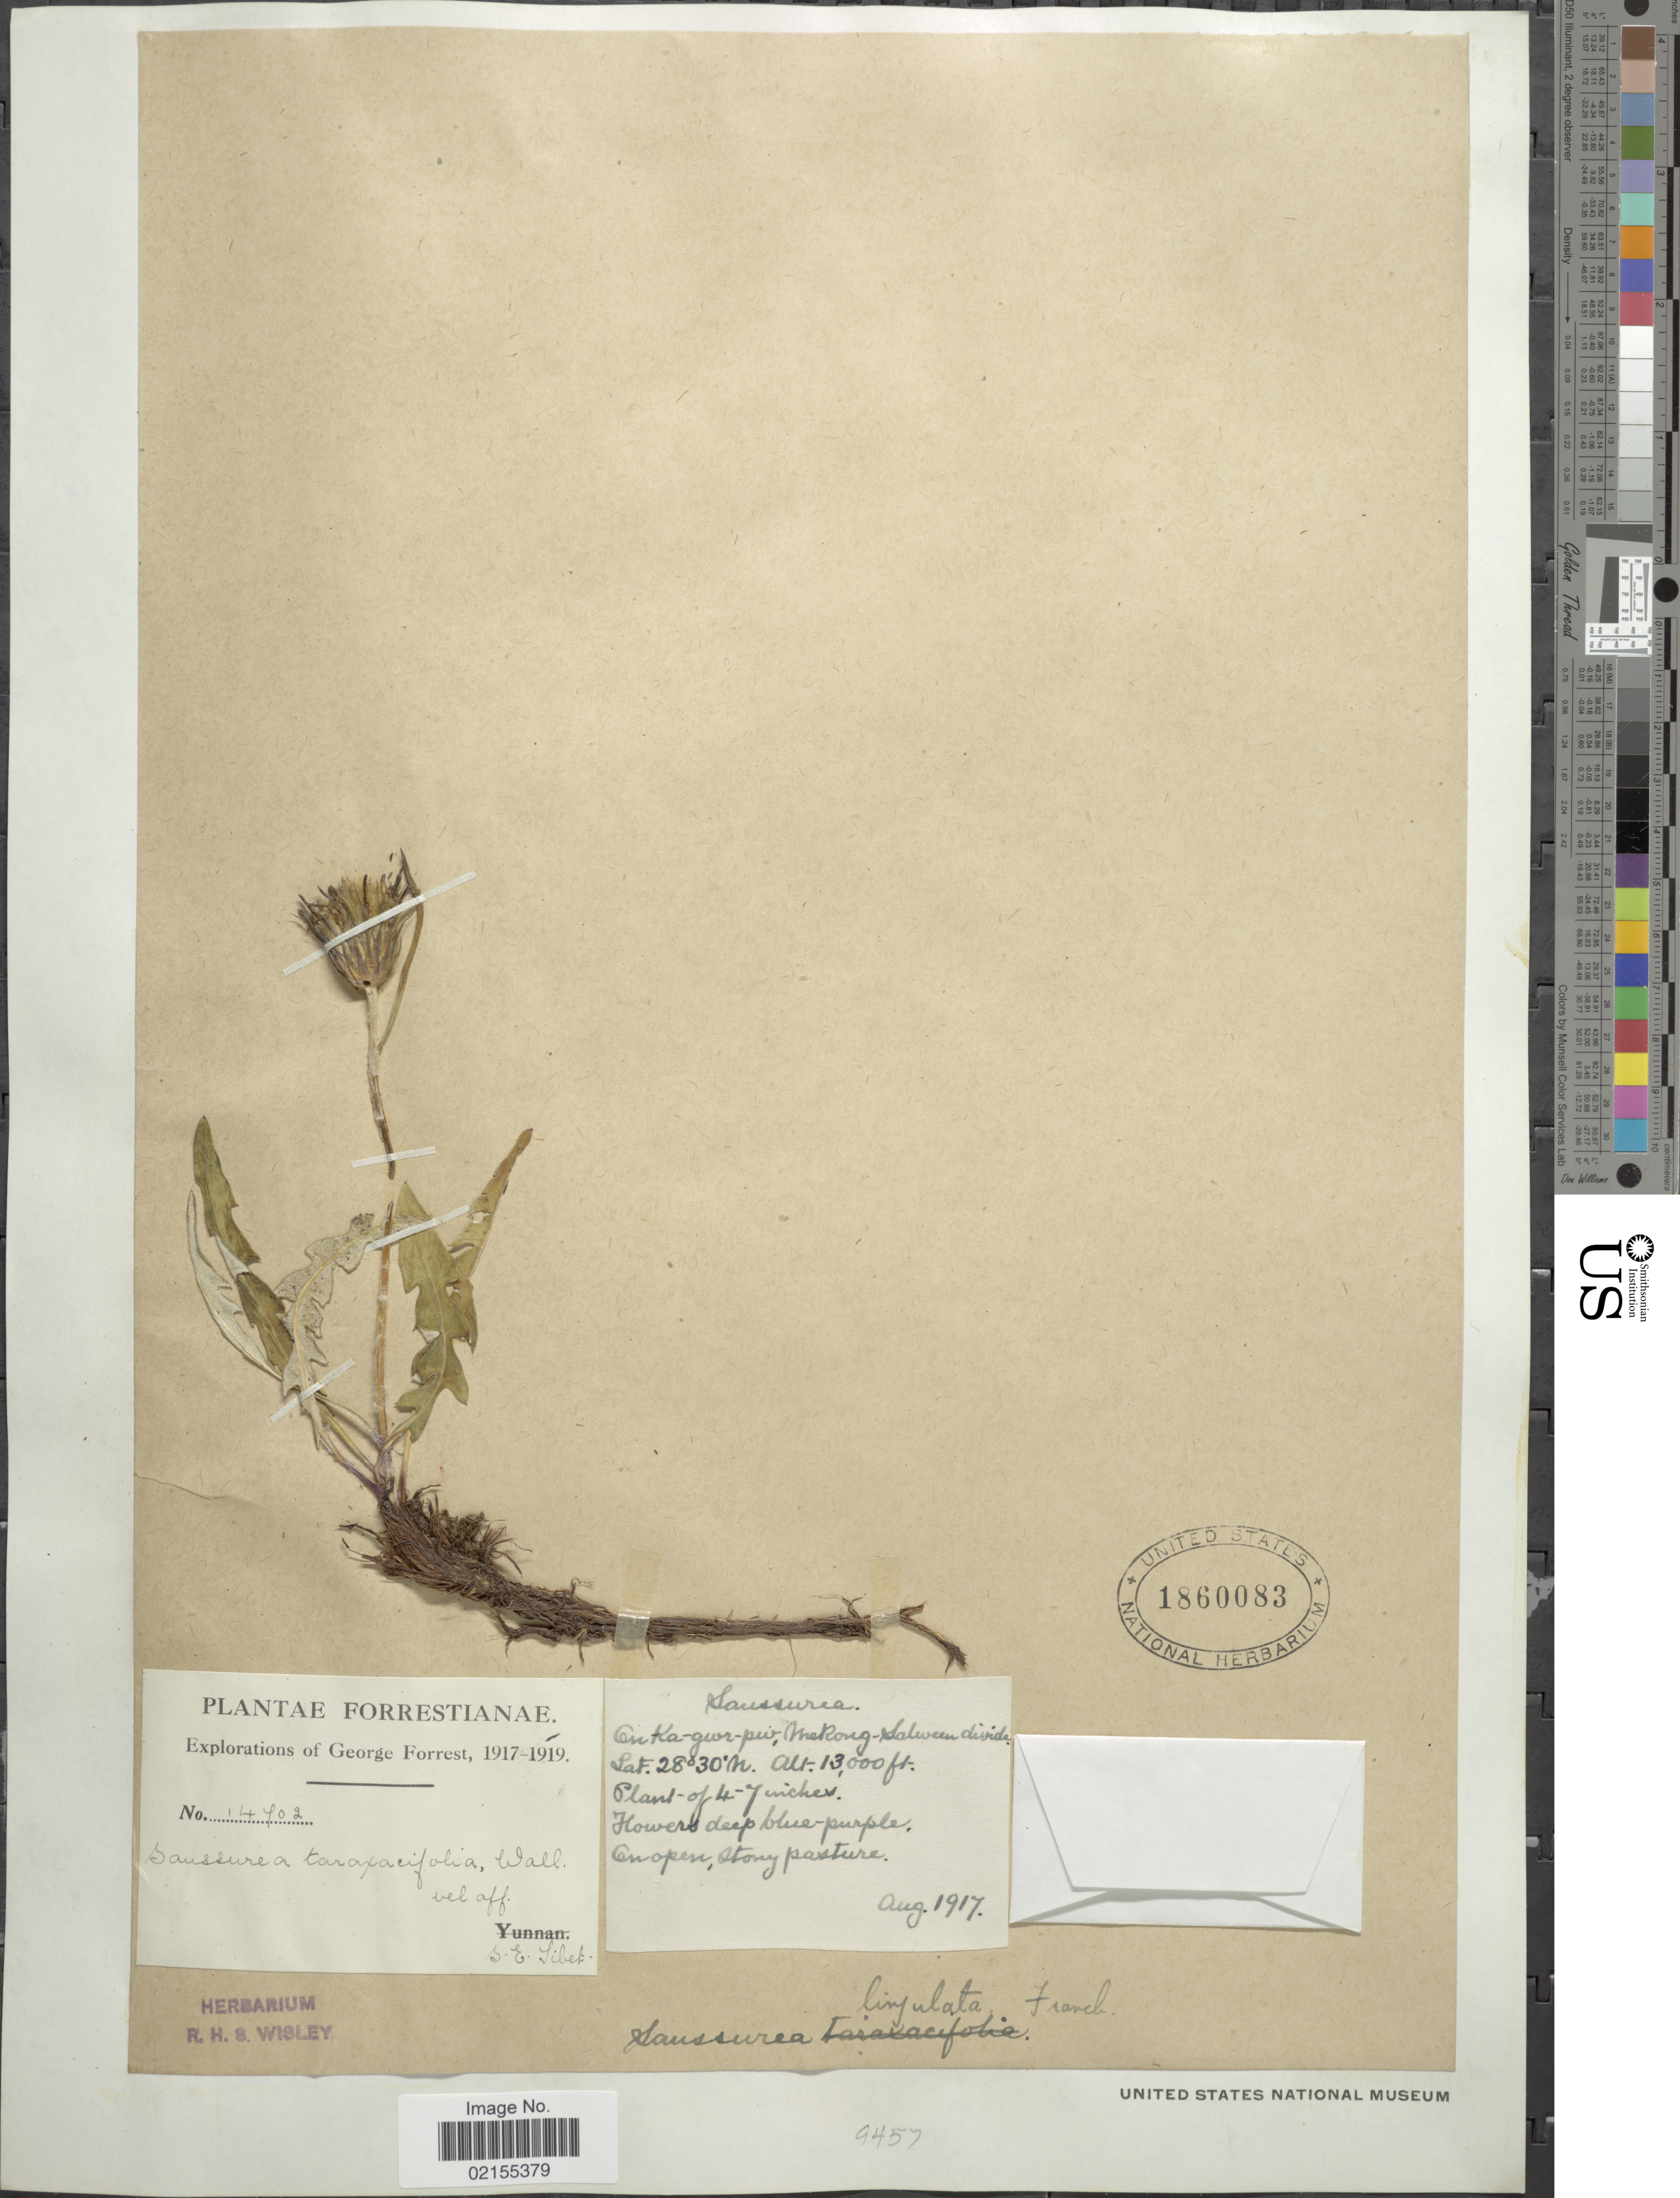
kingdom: Plantae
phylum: Tracheophyta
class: Magnoliopsida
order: Asterales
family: Asteraceae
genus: Saussurea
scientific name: Saussurea lingulata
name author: Franch.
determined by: Chen, Yousheng S.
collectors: G. Forrest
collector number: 14702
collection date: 1917-08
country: China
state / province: Xizang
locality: S. E. Tibet, An Ka-gur-piv [interpreted], Mekong, Salween Divide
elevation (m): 3962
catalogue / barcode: US 1860083